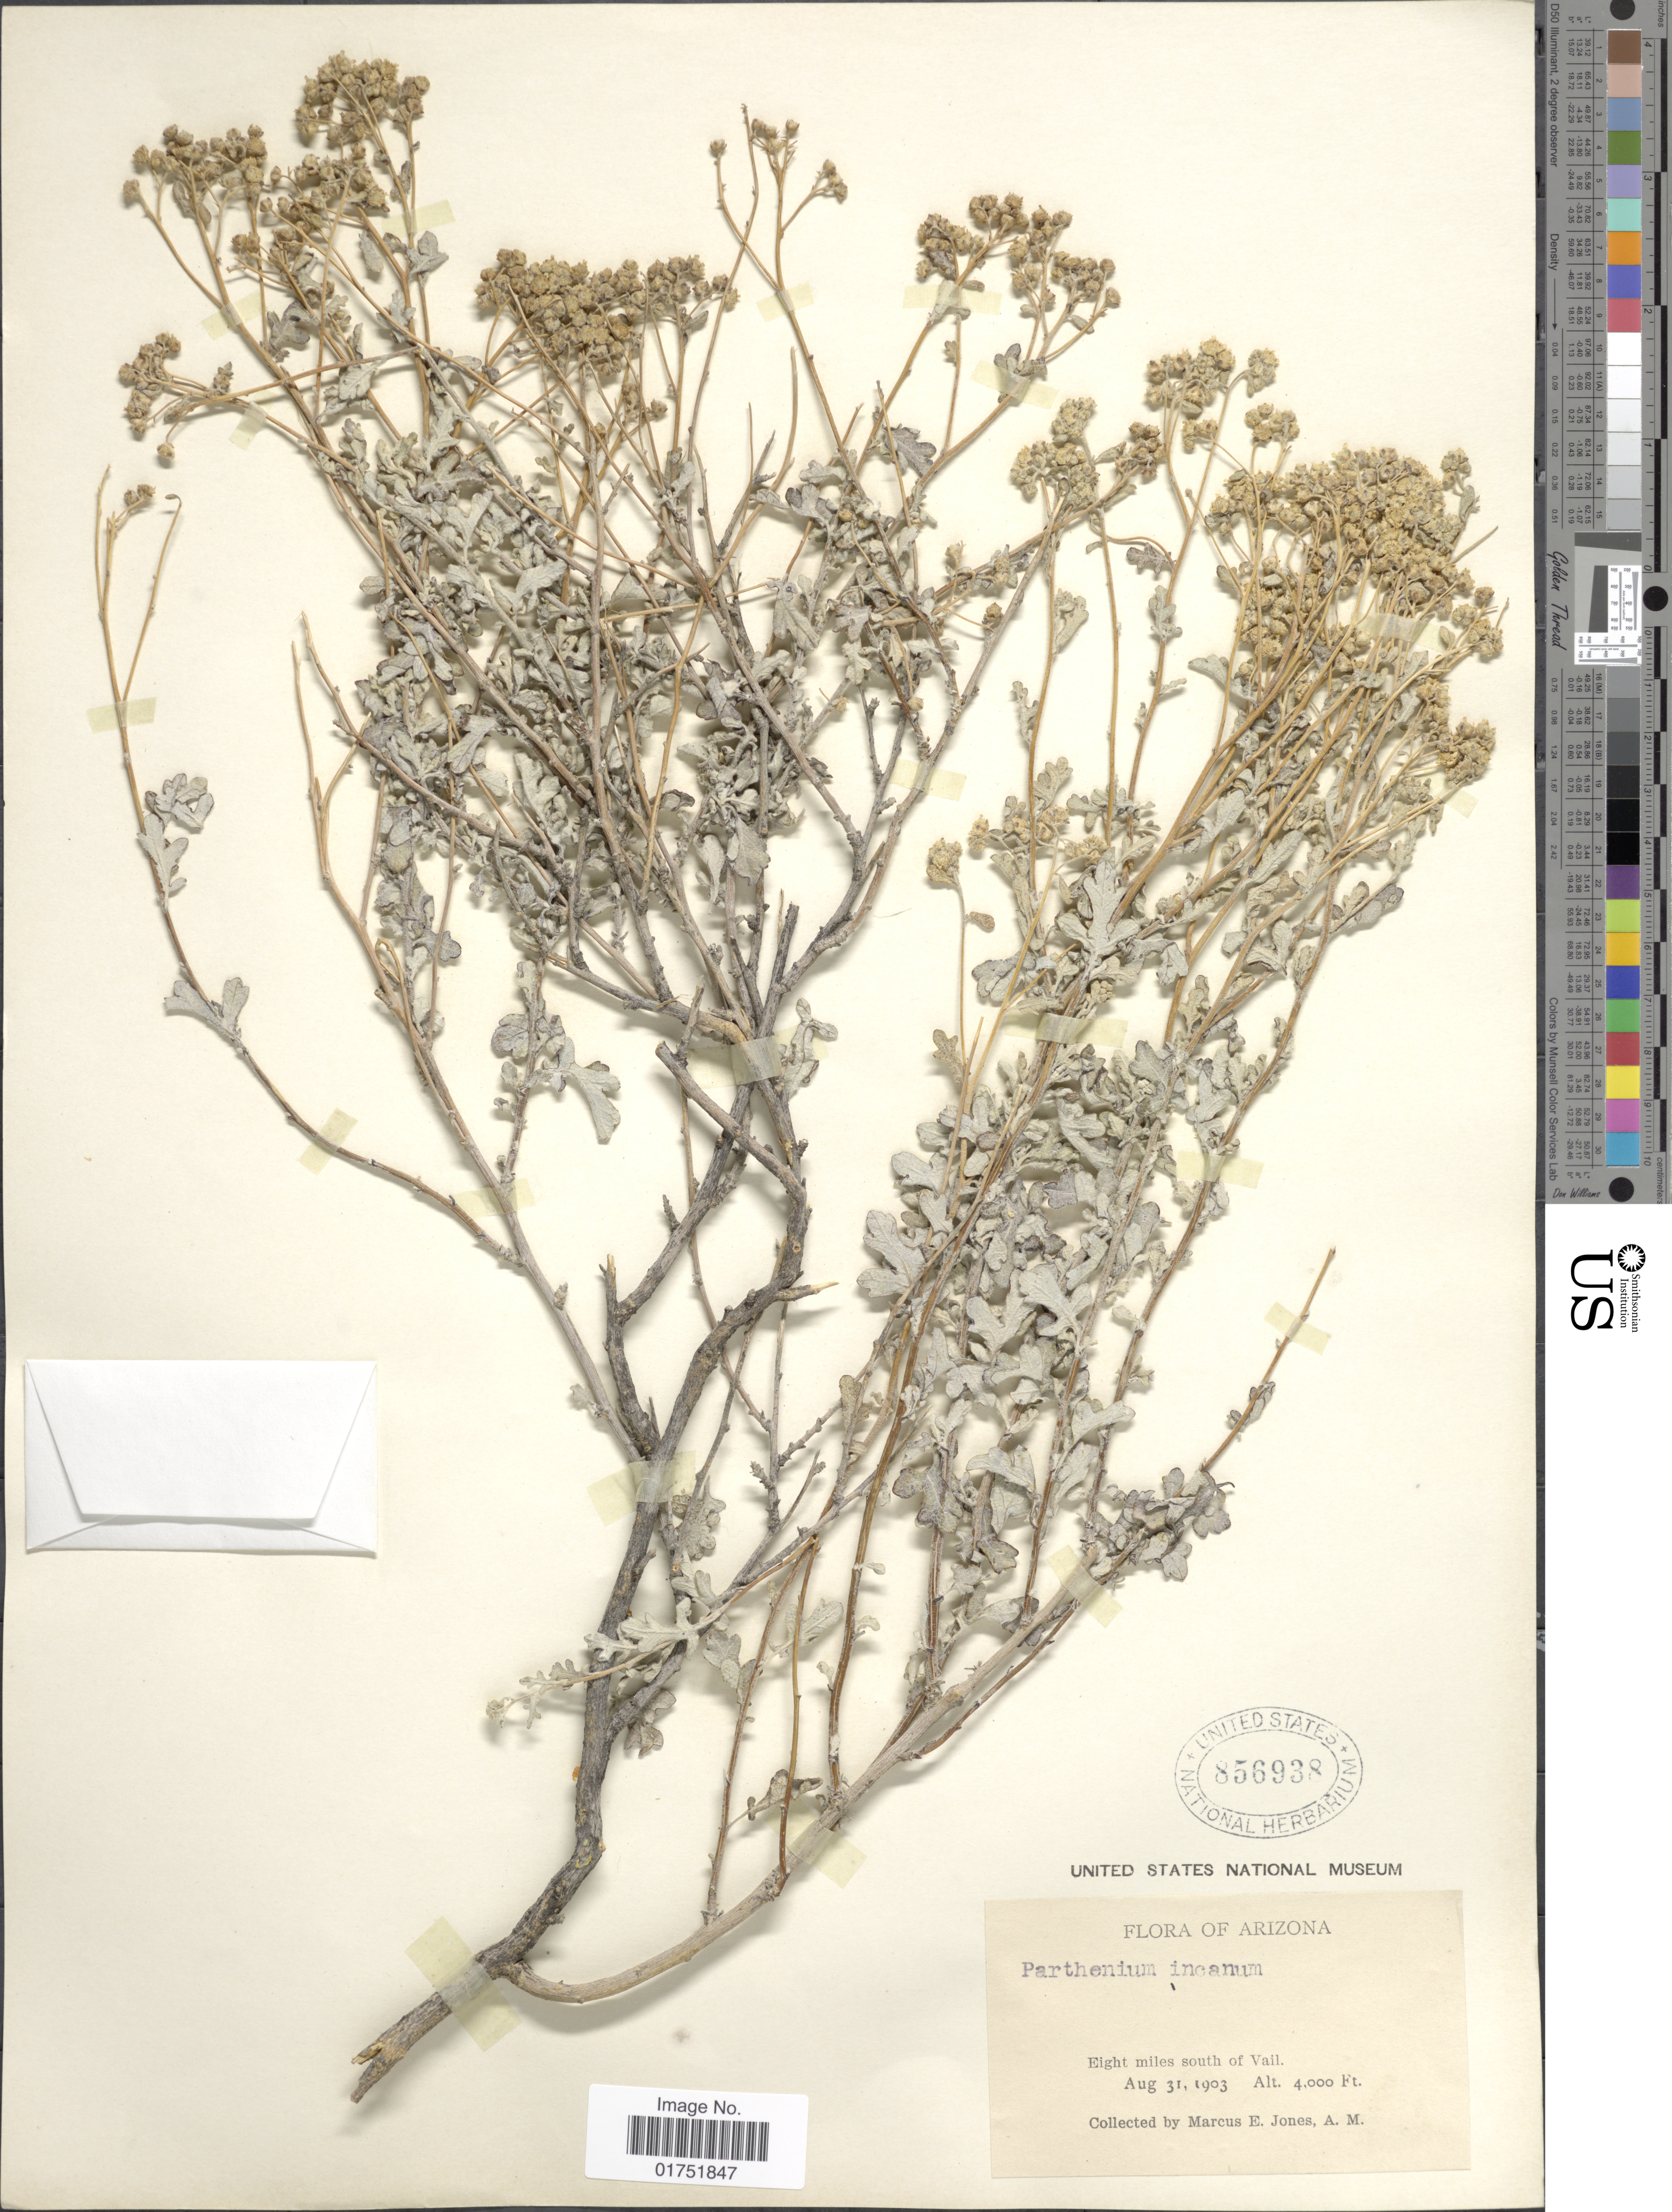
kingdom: Plantae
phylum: Tracheophyta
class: Magnoliopsida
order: Asterales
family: Asteraceae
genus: Parthenium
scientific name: Parthenium incanum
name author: Kunth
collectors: M. E. Jones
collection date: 1903-08-31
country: United States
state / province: Arizona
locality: Eight miles south of Vail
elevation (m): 1219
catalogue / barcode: US 856938